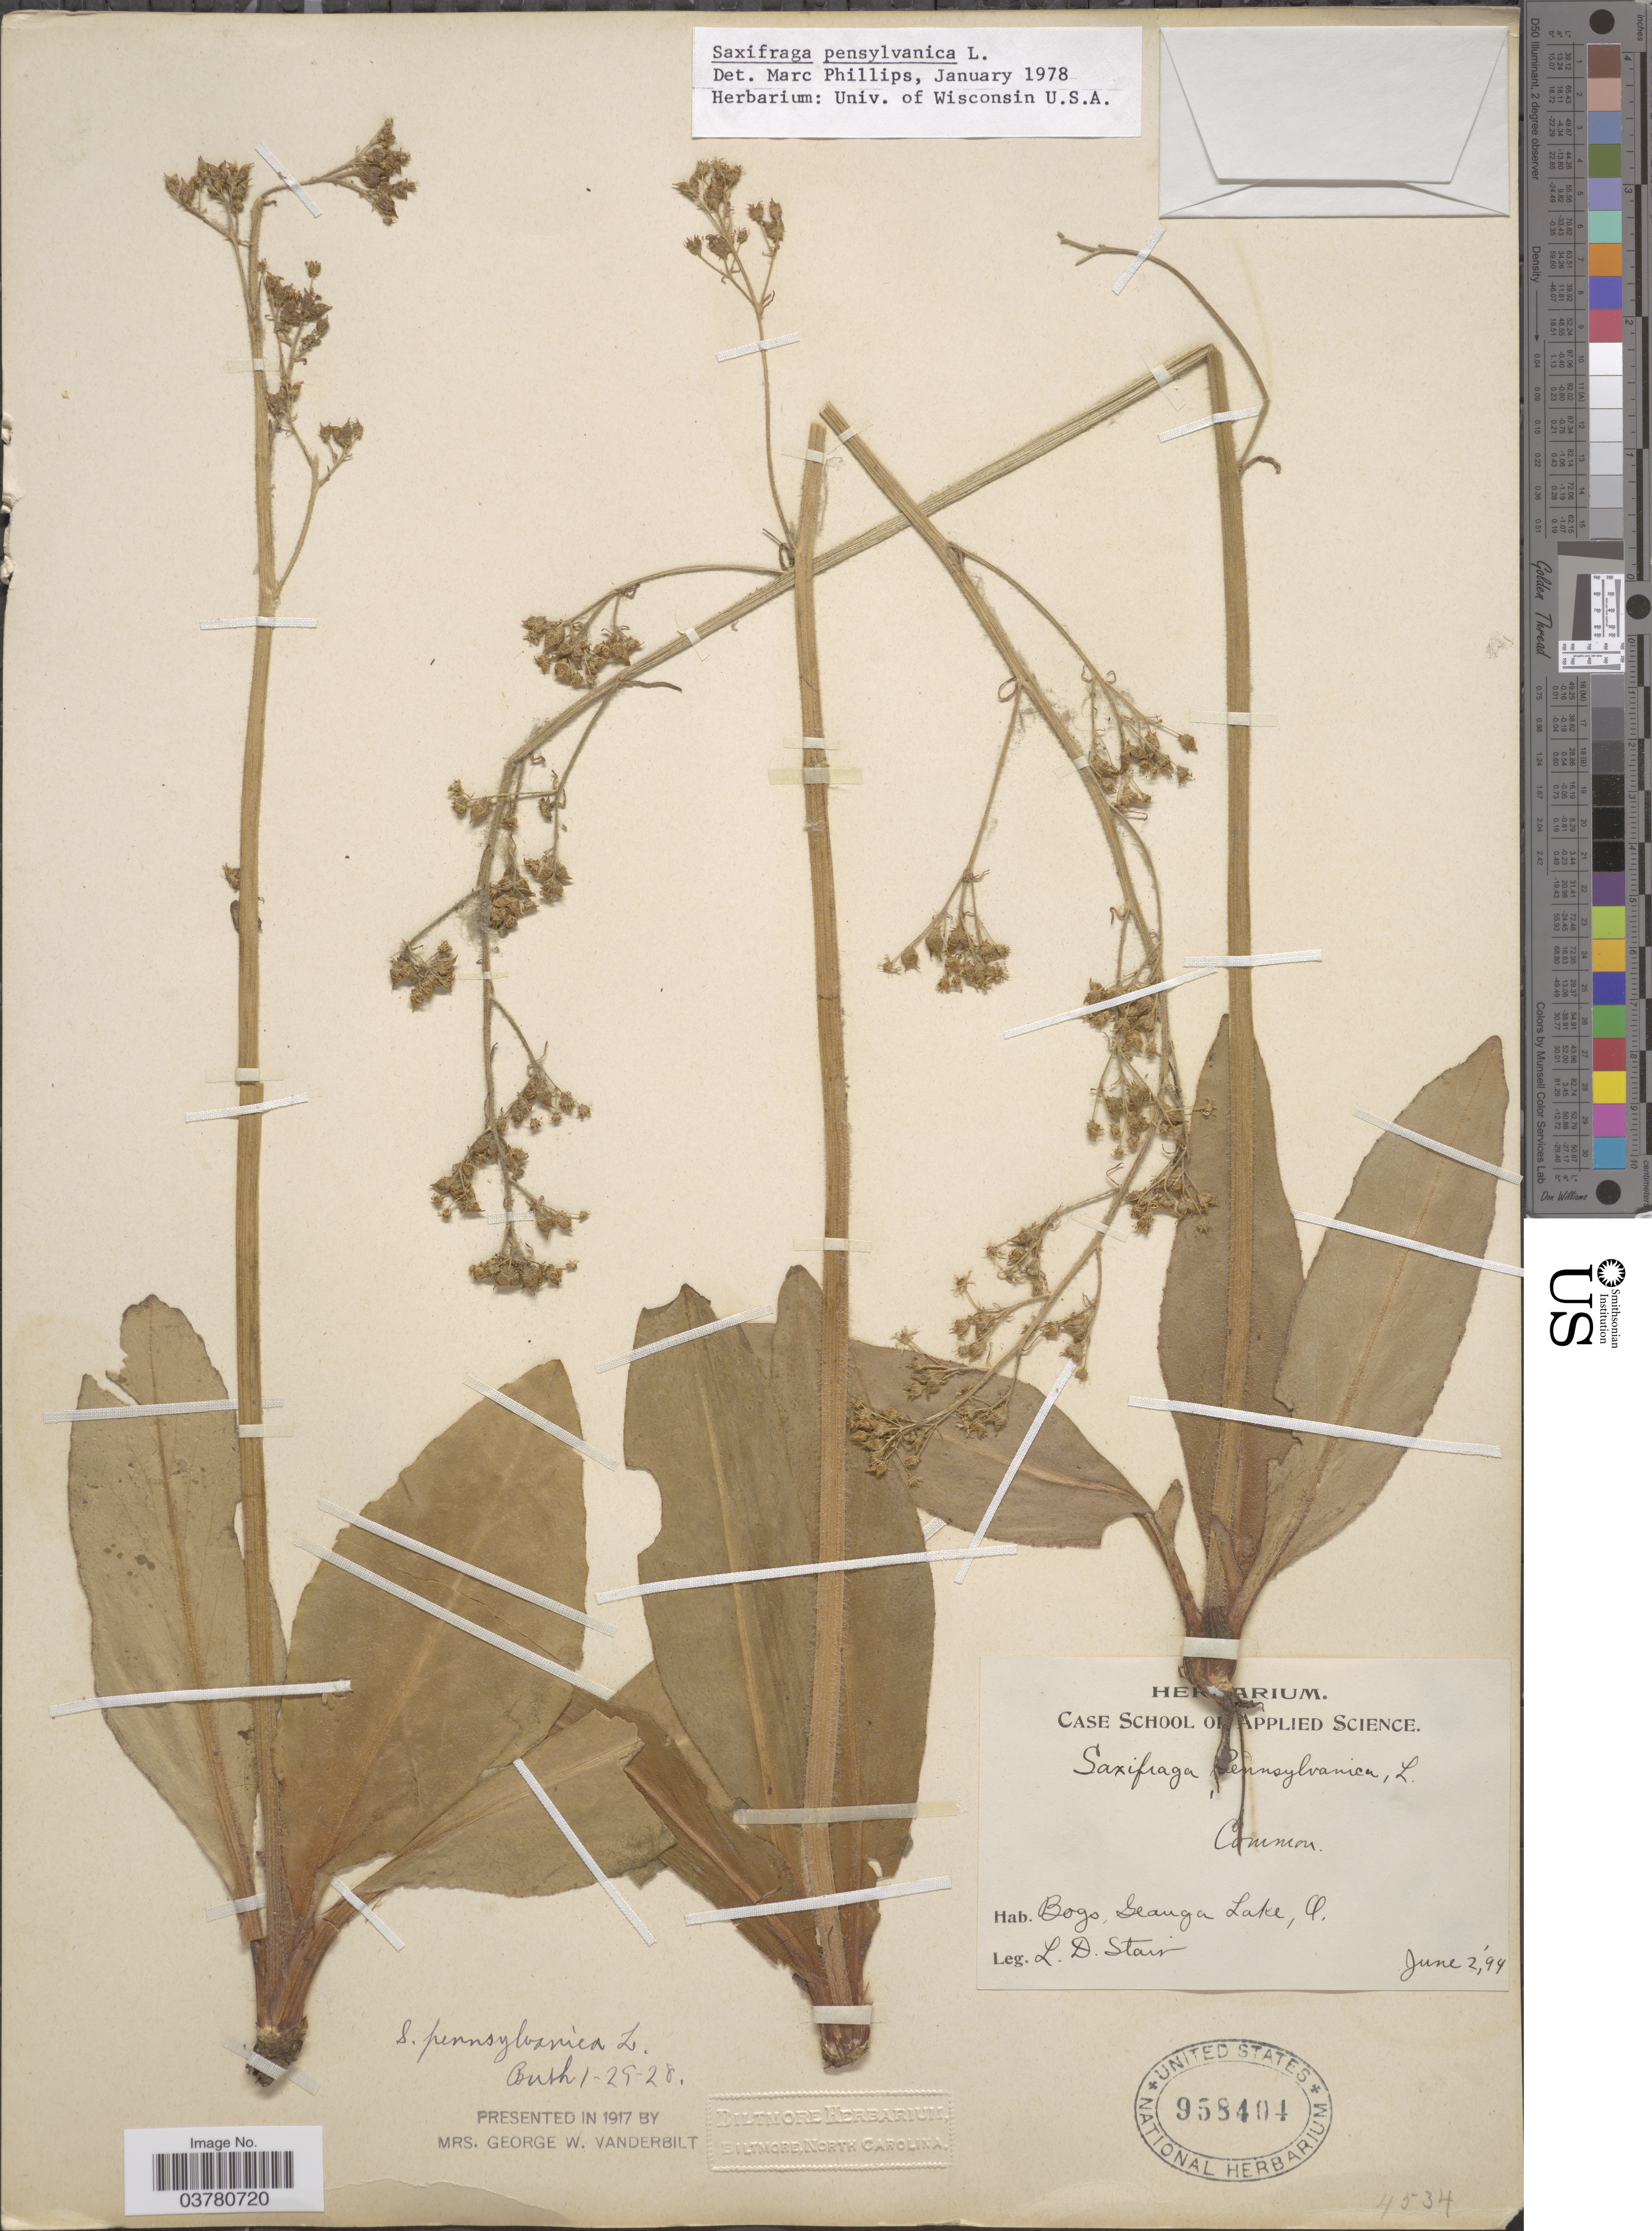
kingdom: Plantae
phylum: Tracheophyta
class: Magnoliopsida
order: Saxifragales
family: Saxifragaceae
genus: Micranthes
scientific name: Micranthes pensylvanica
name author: (L.) Haw.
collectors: L. Stair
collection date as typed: Transcribed d/m/y: 2/6/94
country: United States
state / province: Ohio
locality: Bogo, Geauga Lake.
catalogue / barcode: US 958404